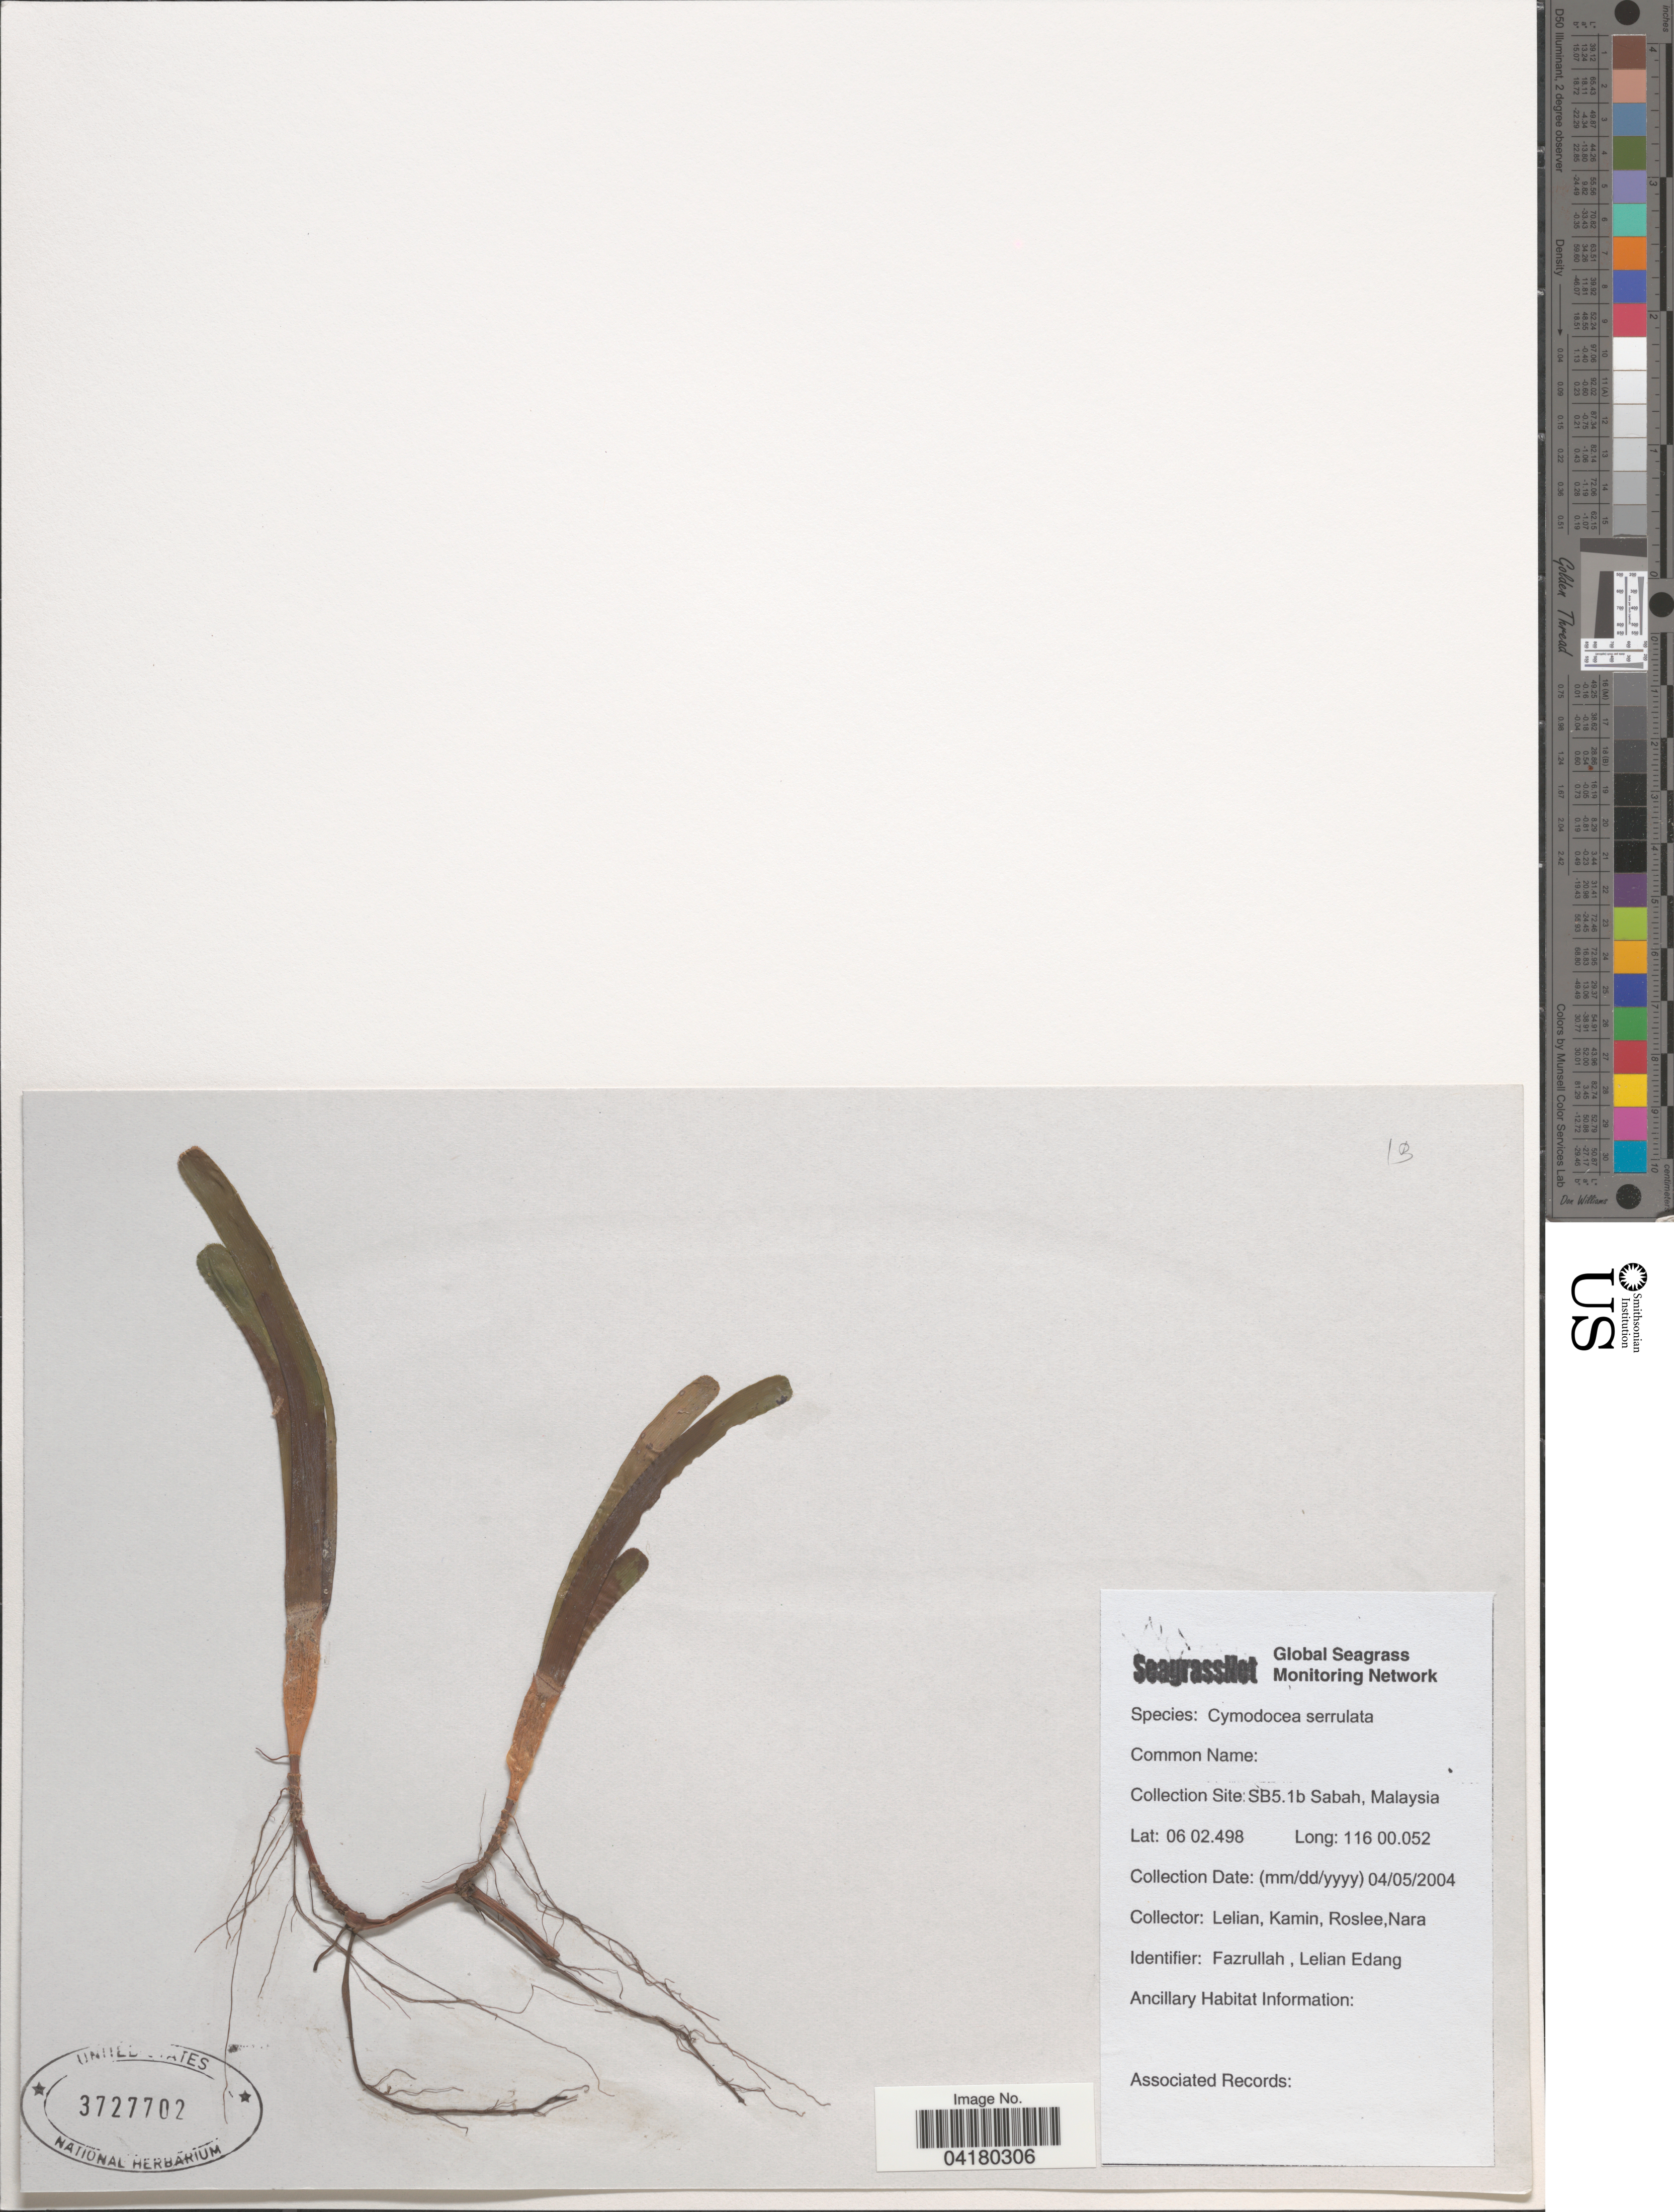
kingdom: Plantae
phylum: Tracheophyta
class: Liliopsida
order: Alismatales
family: Cymodoceaceae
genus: Cymodocea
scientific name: Cymodocea serrulata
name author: (R. Br.) Magnus & Ashers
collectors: Lelian, Kamin, Roslee & Nara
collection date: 2004-04-05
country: Malaysia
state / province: Sabah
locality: SB5.1b.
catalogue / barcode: US 3727702